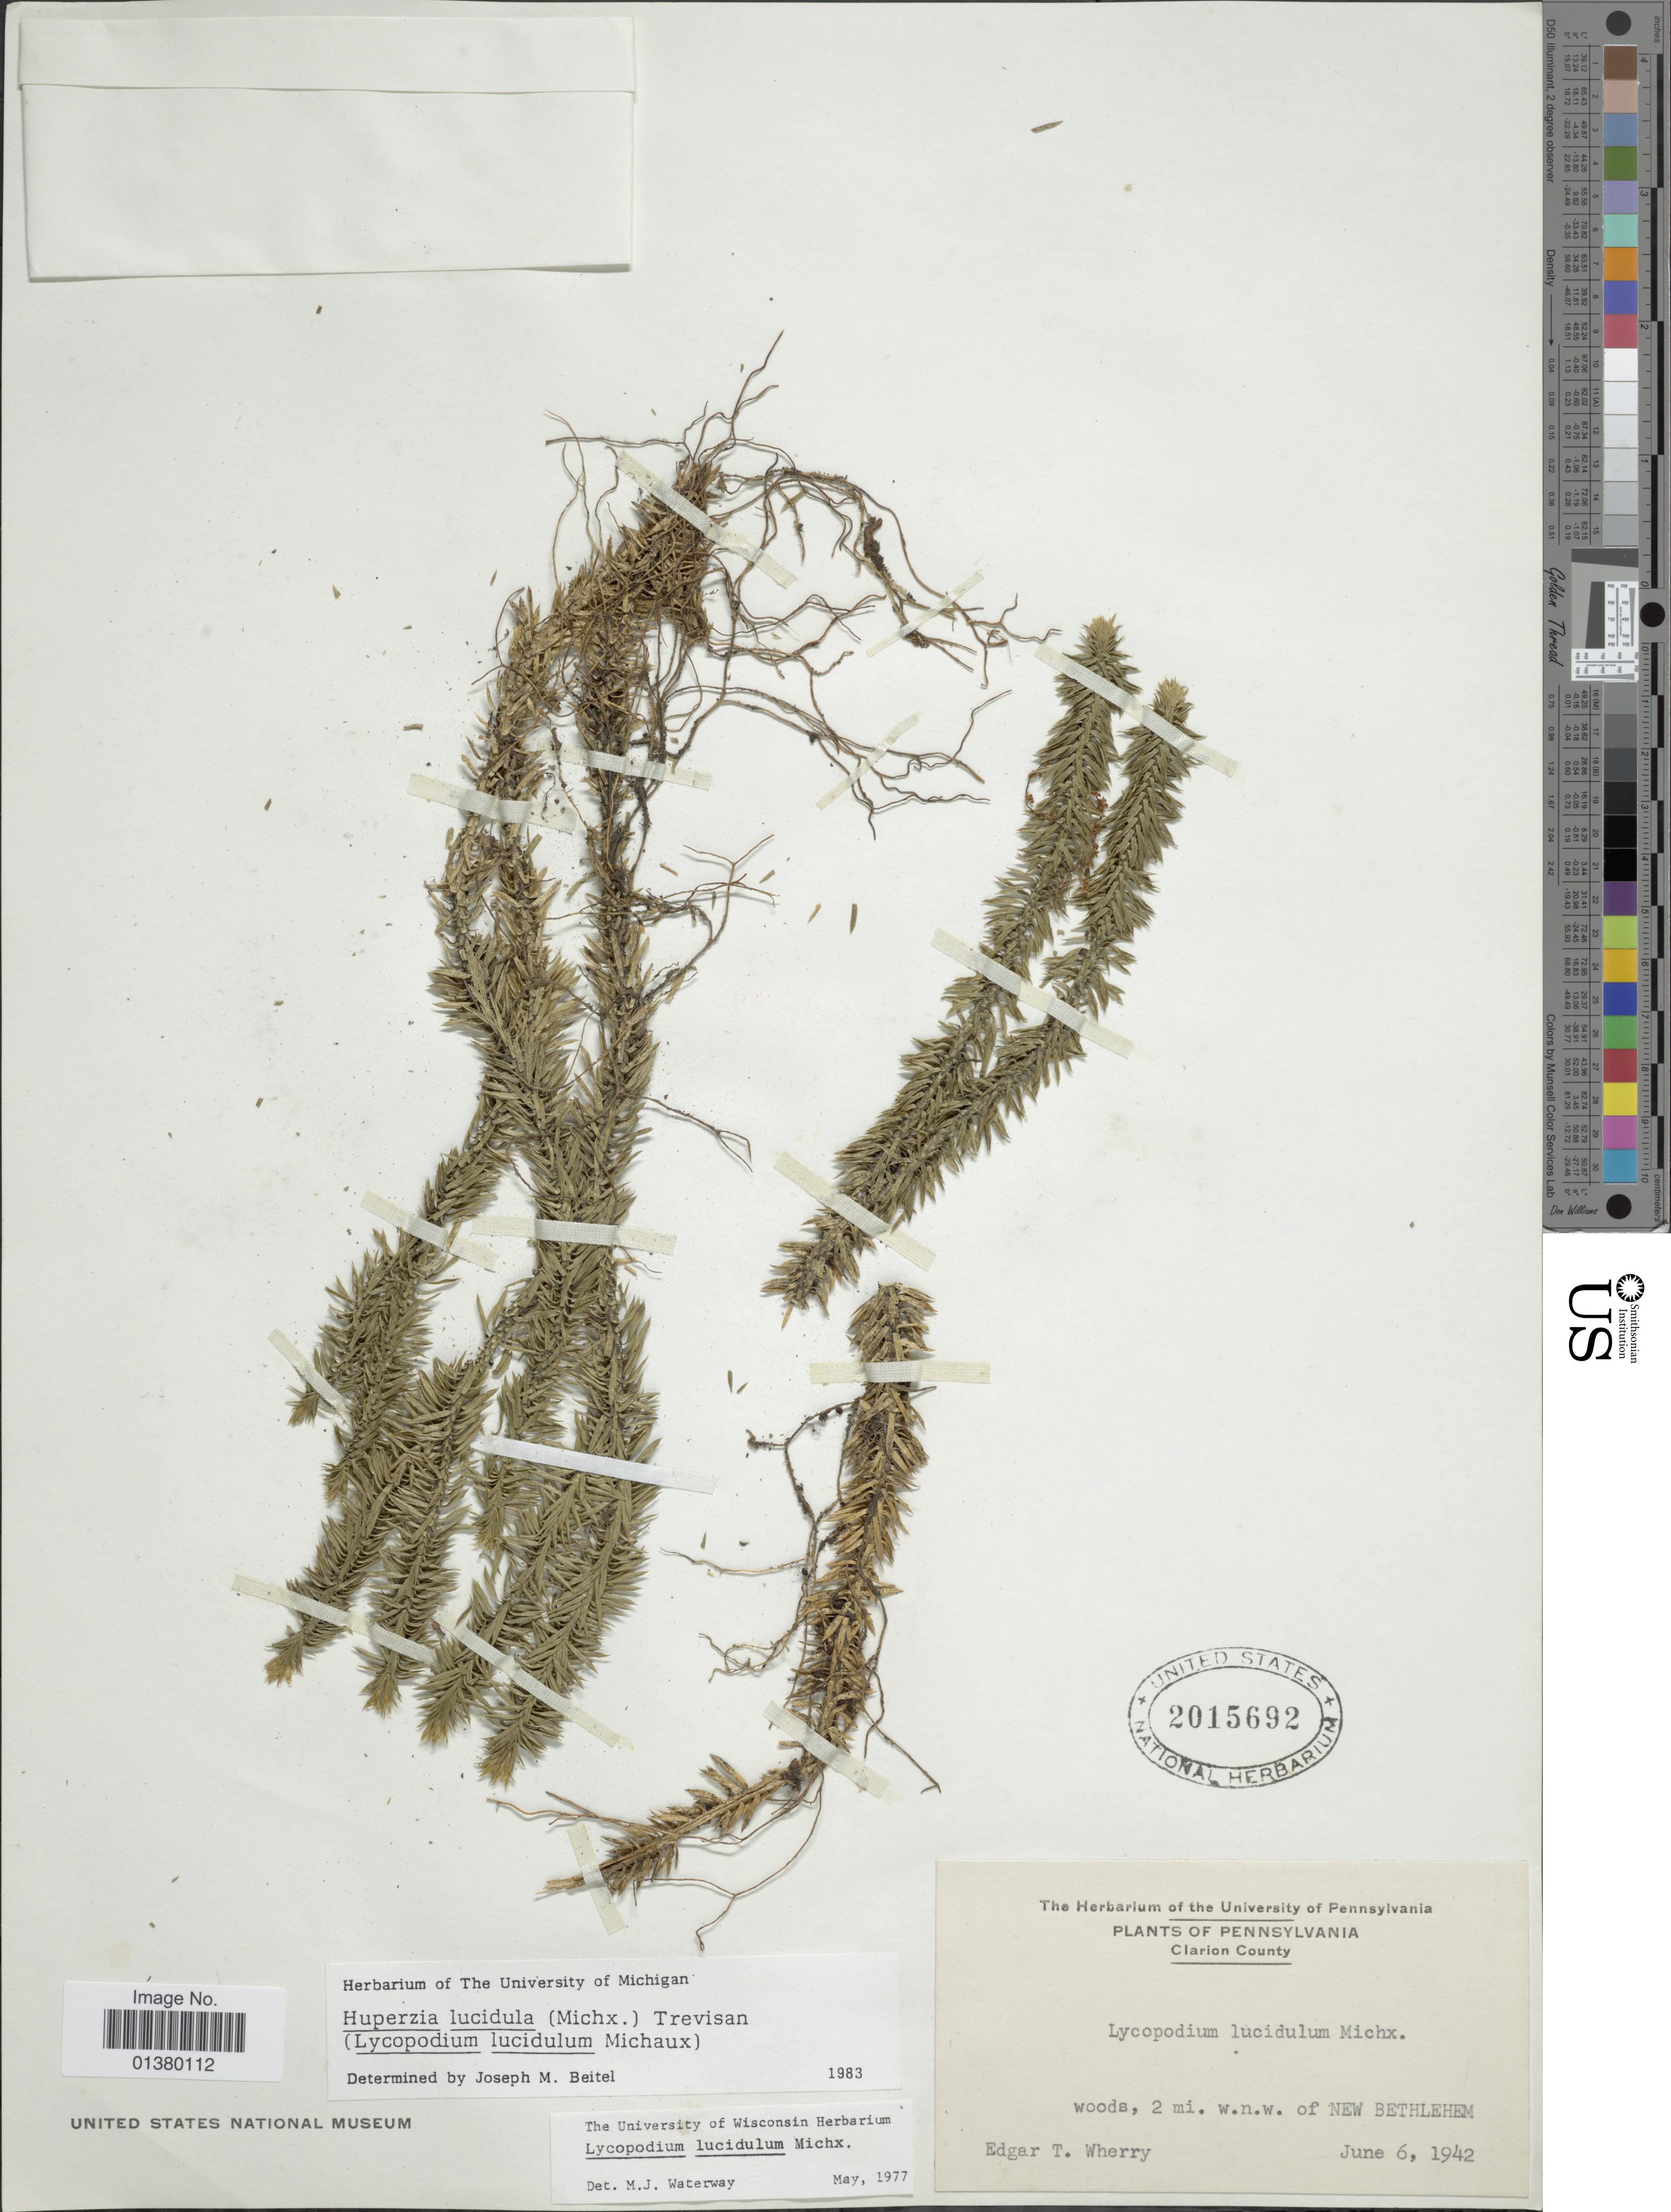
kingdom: Plantae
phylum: Tracheophyta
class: Lycopodiopsida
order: Lycopodiales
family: Lycopodiaceae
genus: Huperzia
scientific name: Huperzia lucidula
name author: (Michx.) Trevis.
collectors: E. T. Wherry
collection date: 1942-06-06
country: United States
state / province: Pennsylvania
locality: Clarion County, 2 mi. w.n.w. of New Bethlehem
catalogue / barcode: US 2015692